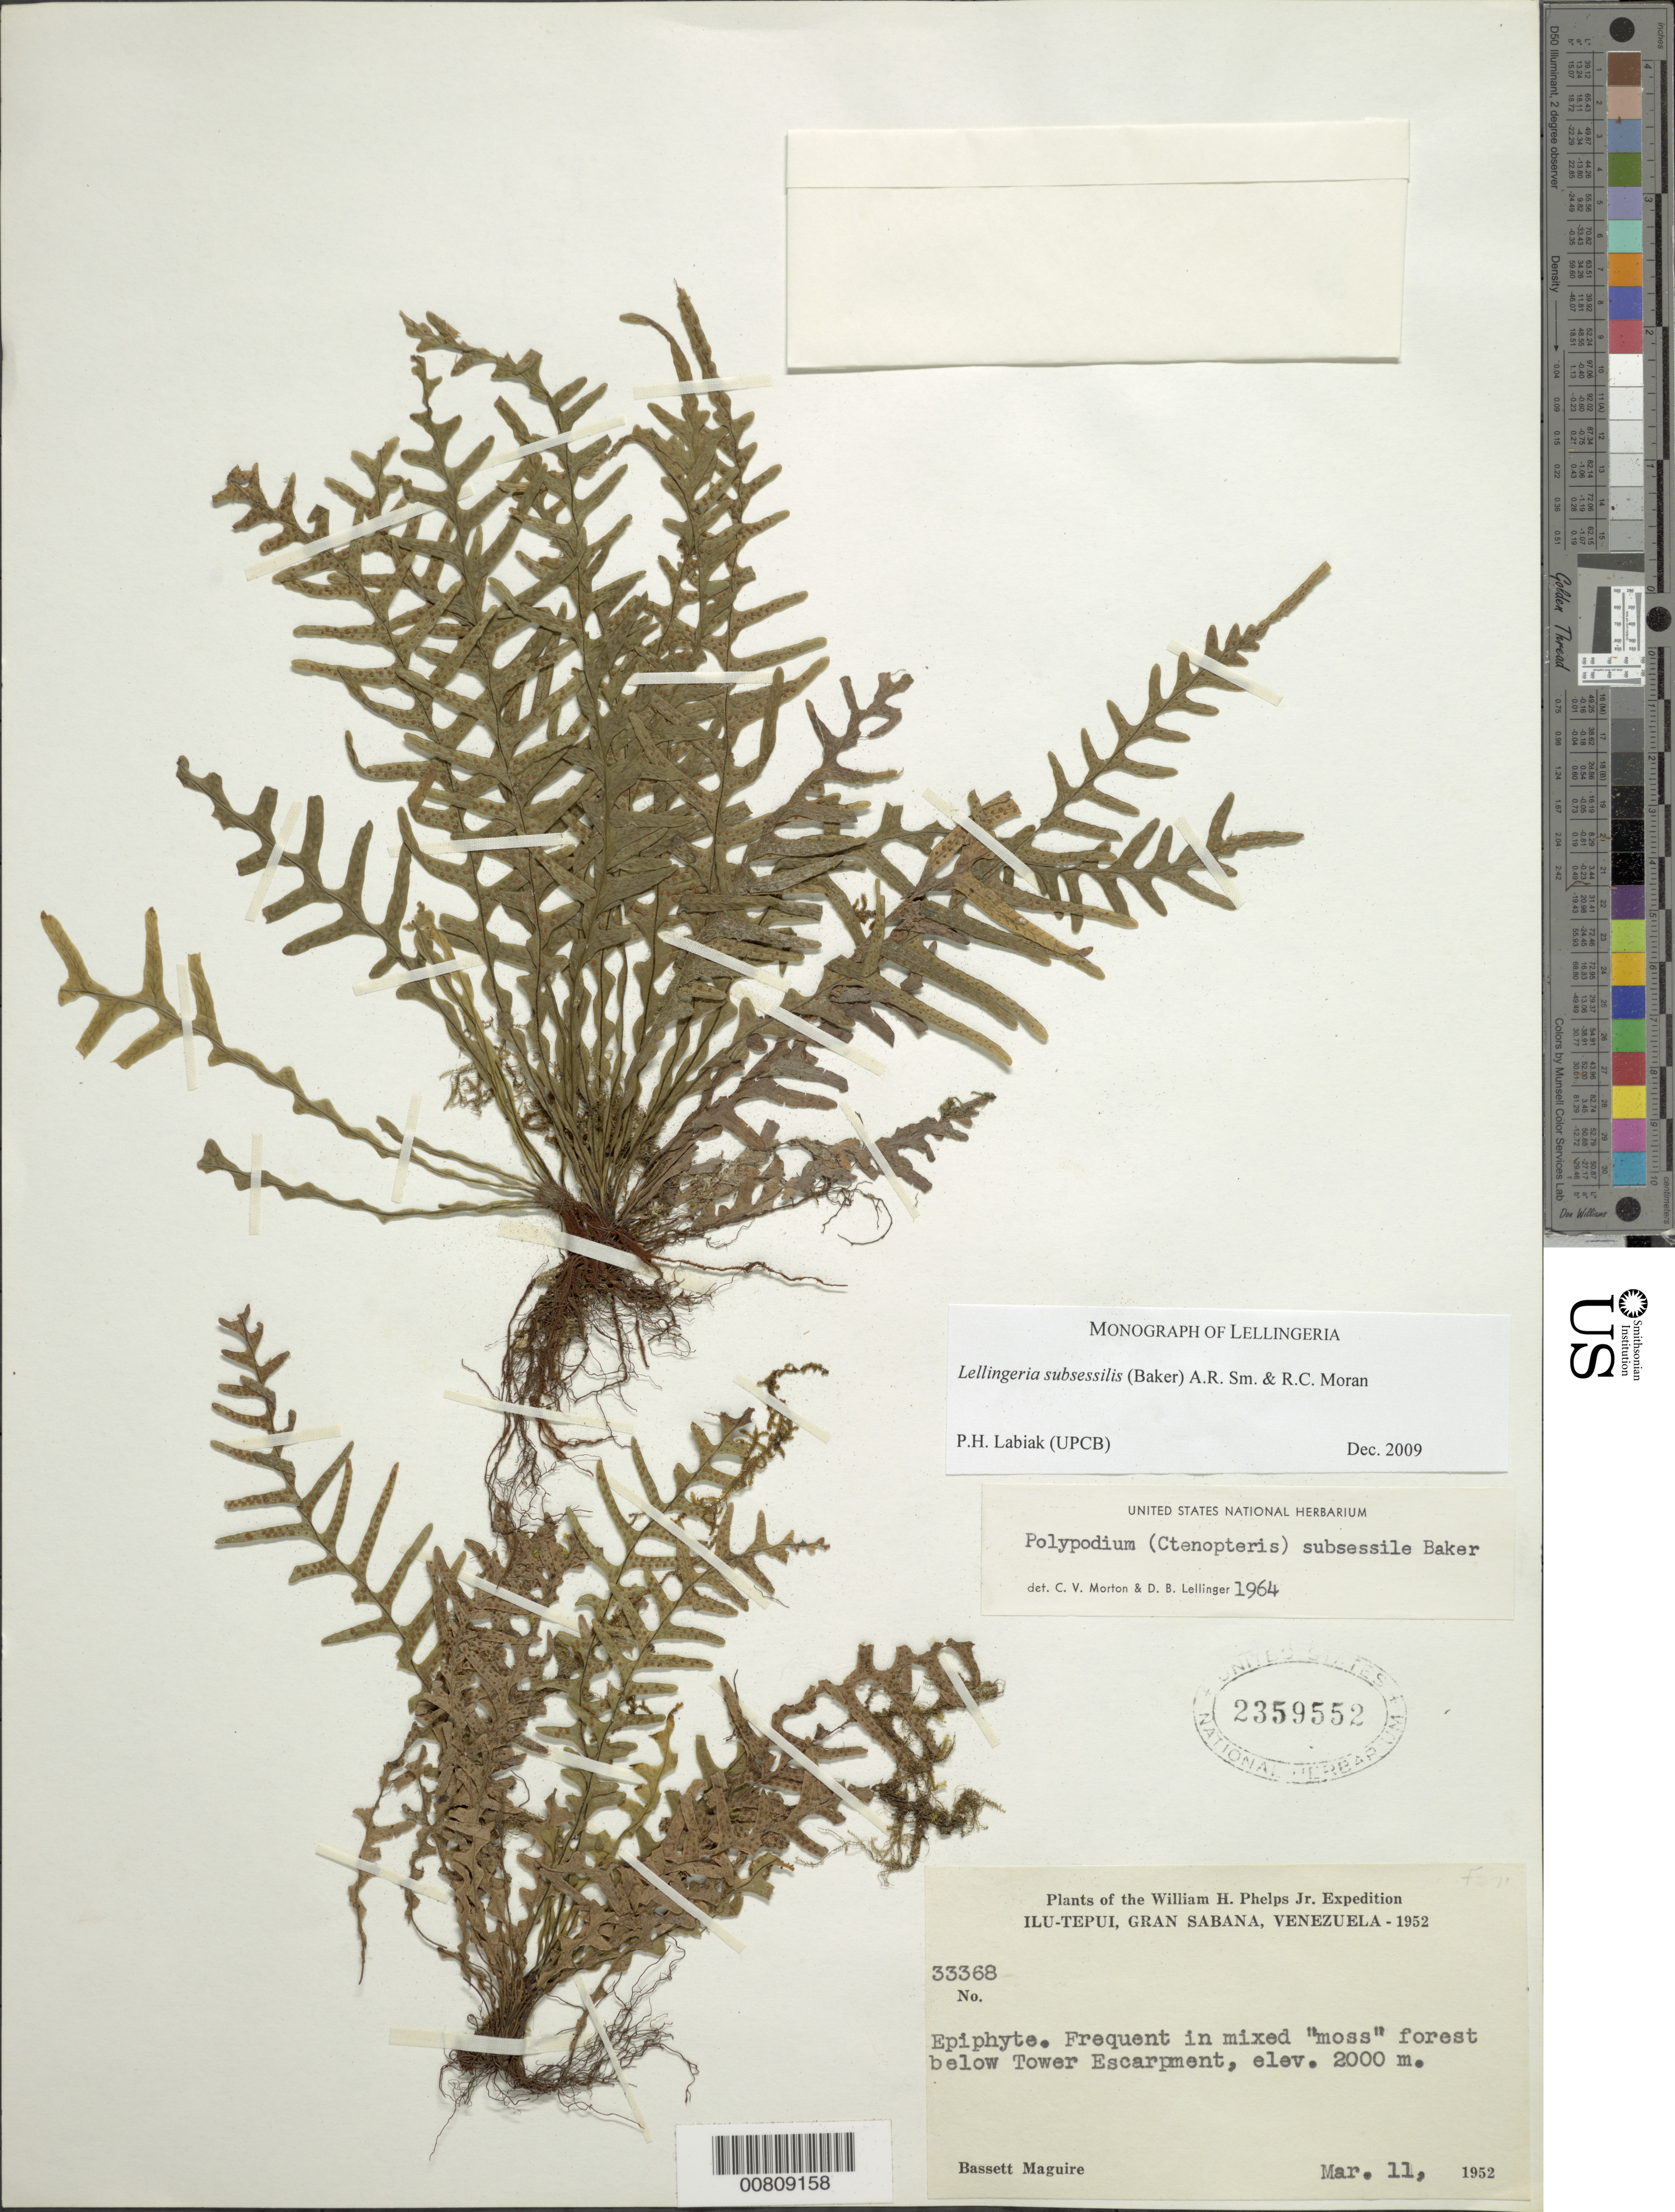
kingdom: Plantae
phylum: Tracheophyta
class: Polypodiopsida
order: Polypodiales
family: Polypodiaceae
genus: Lellingeria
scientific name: Lellingeria subsessilis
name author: (Baker) A.R. Sm. & R.C. Moran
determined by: Labiak, P. H.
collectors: B. Maguire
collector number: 33368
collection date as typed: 11-Mar-52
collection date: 1952-03-11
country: Venezuela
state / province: Bolívar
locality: Gran Sabana, Ilu-tepuí, below Tower Escarpment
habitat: Mixed "moss" forest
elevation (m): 2000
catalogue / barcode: US 2359552